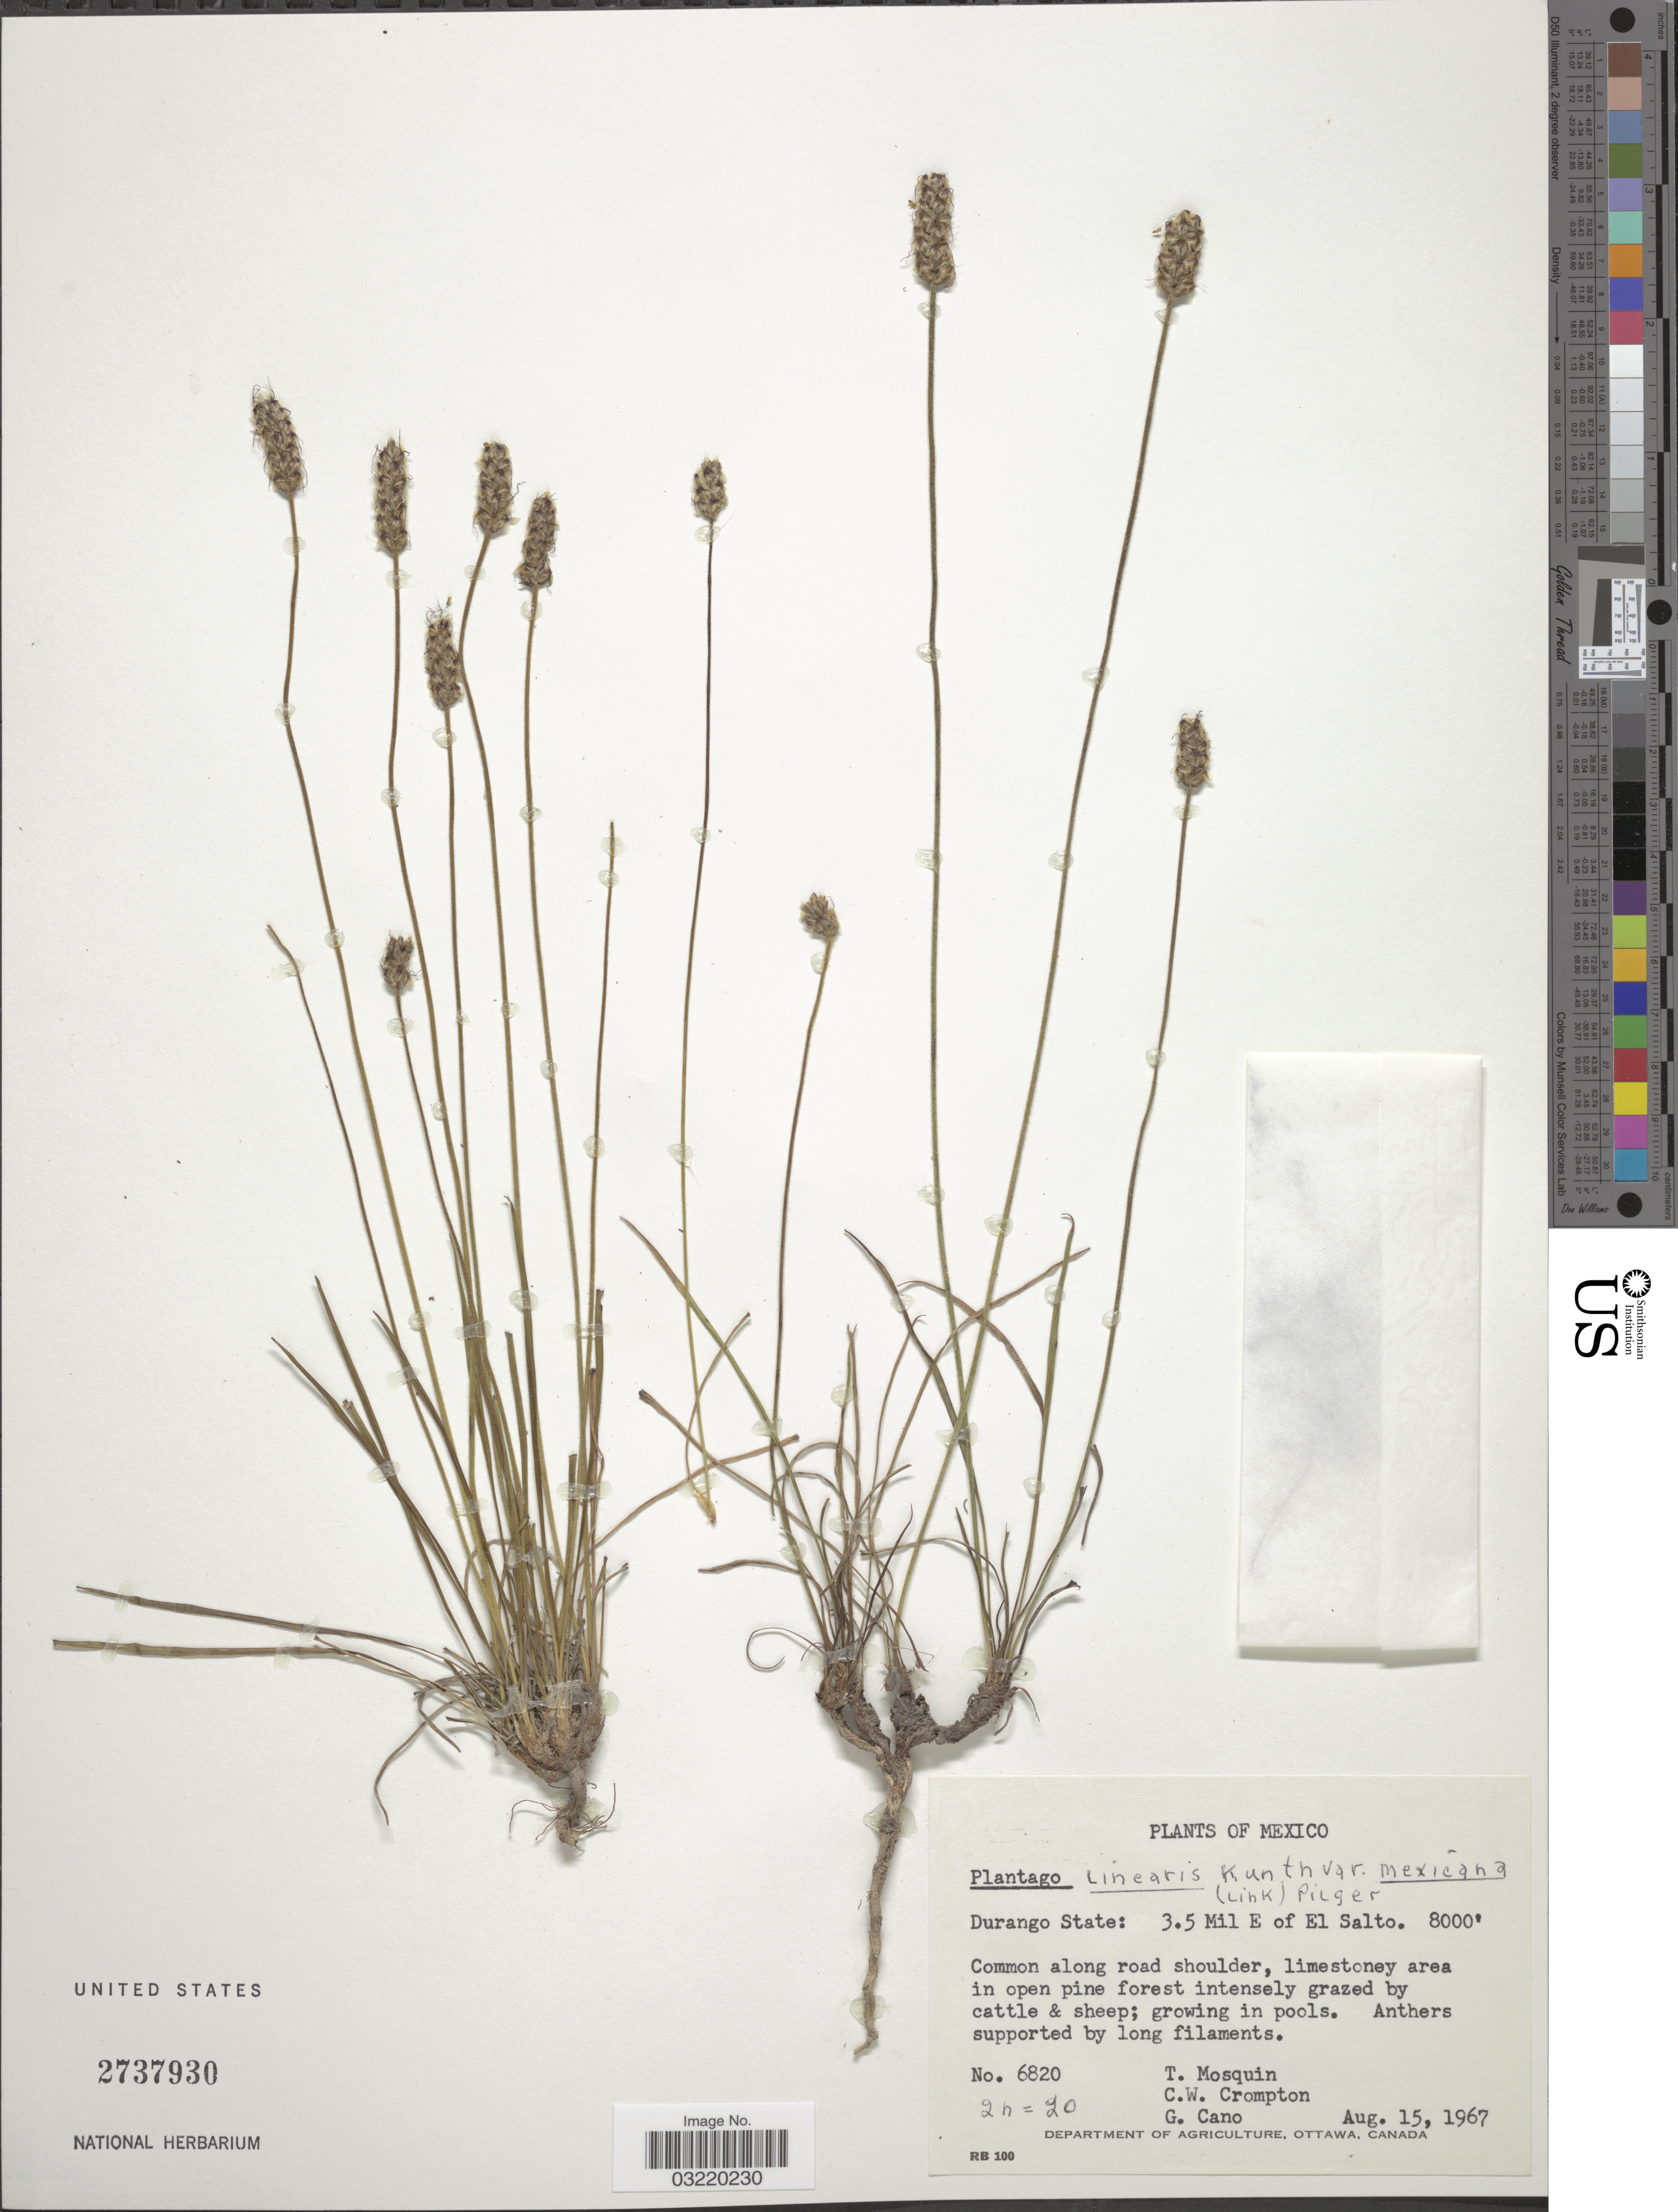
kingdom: Plantae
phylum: Tracheophyta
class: Magnoliopsida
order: Lamiales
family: Plantaginaceae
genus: Plantago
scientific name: Plantago nivea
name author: Kunth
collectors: T. Mosquin, C. W. Crompton & G. Cano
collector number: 6820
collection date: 1967-08-15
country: Mexico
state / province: Durango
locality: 3.5 Mil E of El Salto.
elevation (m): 2438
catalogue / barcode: US 2737930